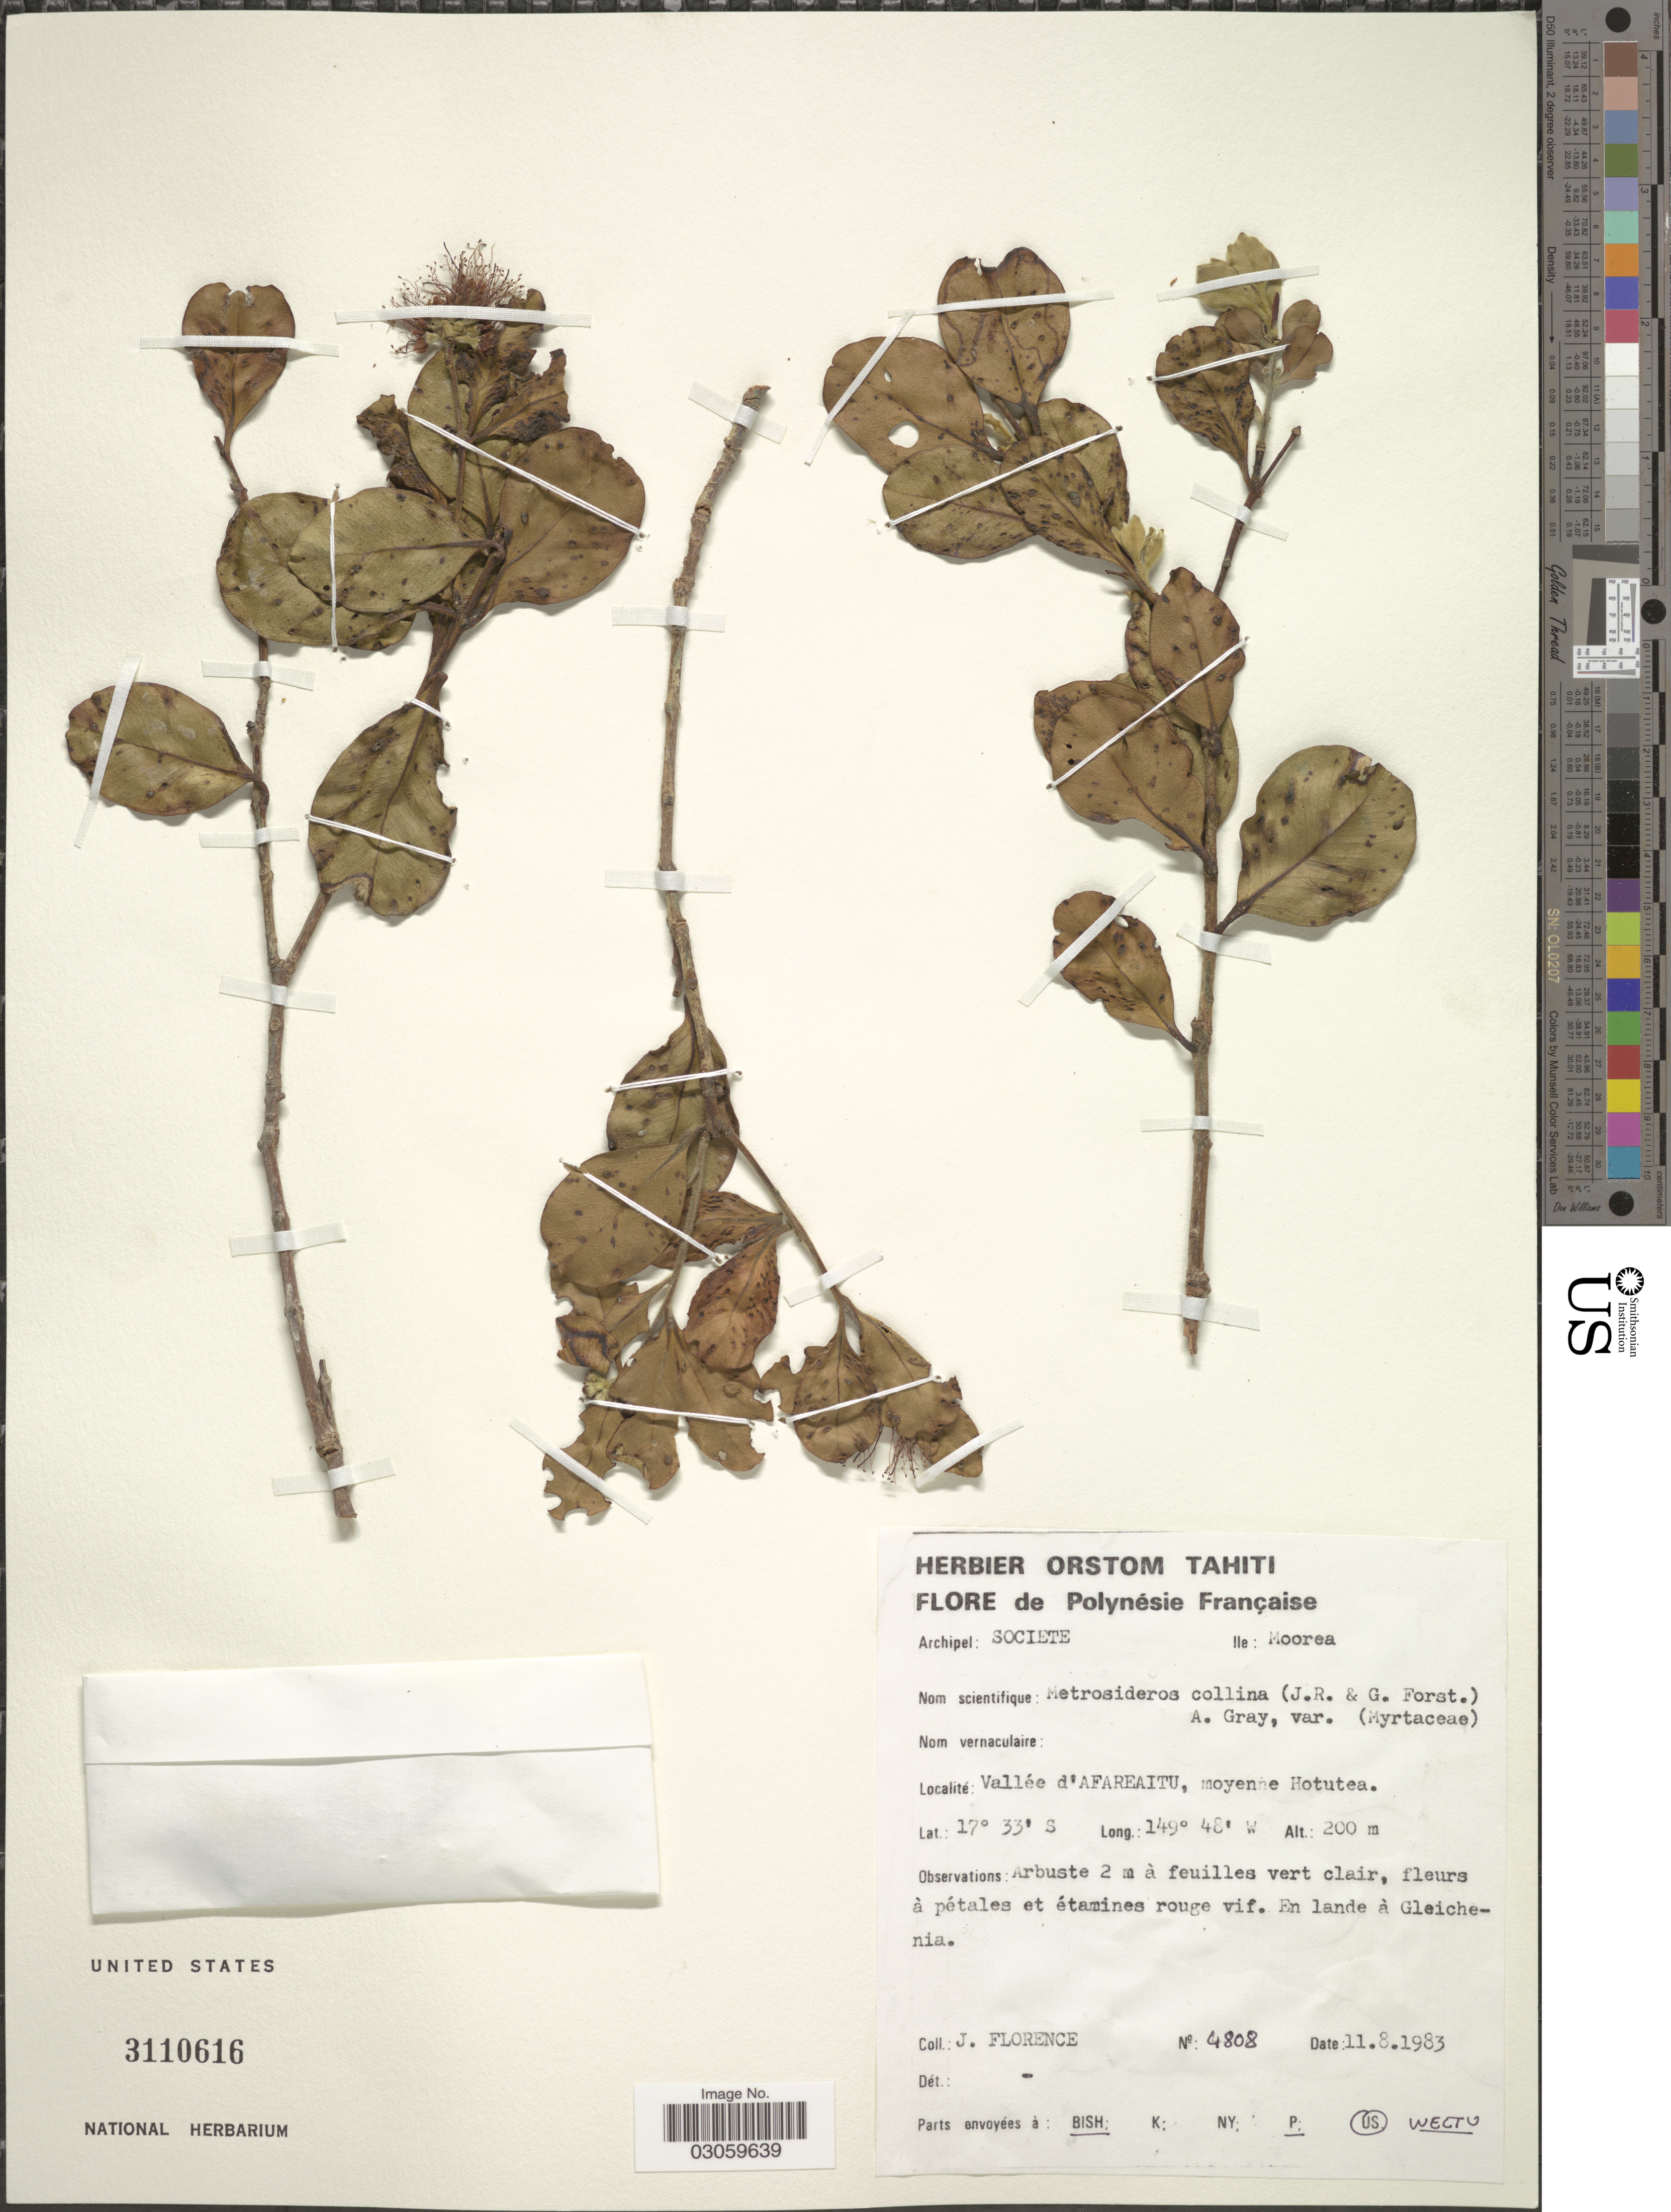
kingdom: Plantae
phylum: Tracheophyta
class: Magnoliopsida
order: Myrtales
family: Myrtaceae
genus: Metrosideros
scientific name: Metrosideros collina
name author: (J.R. Forst. & G. Forst.) A. Gray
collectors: J. Florence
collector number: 4808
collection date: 1983-08-11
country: French Polynesia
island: Moorea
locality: Polynésie Française. Archipel: Societe. Ile: Moorea. Vallée d'Afareaitu, moyenne Hotutea.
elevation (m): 200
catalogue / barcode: US 3110616